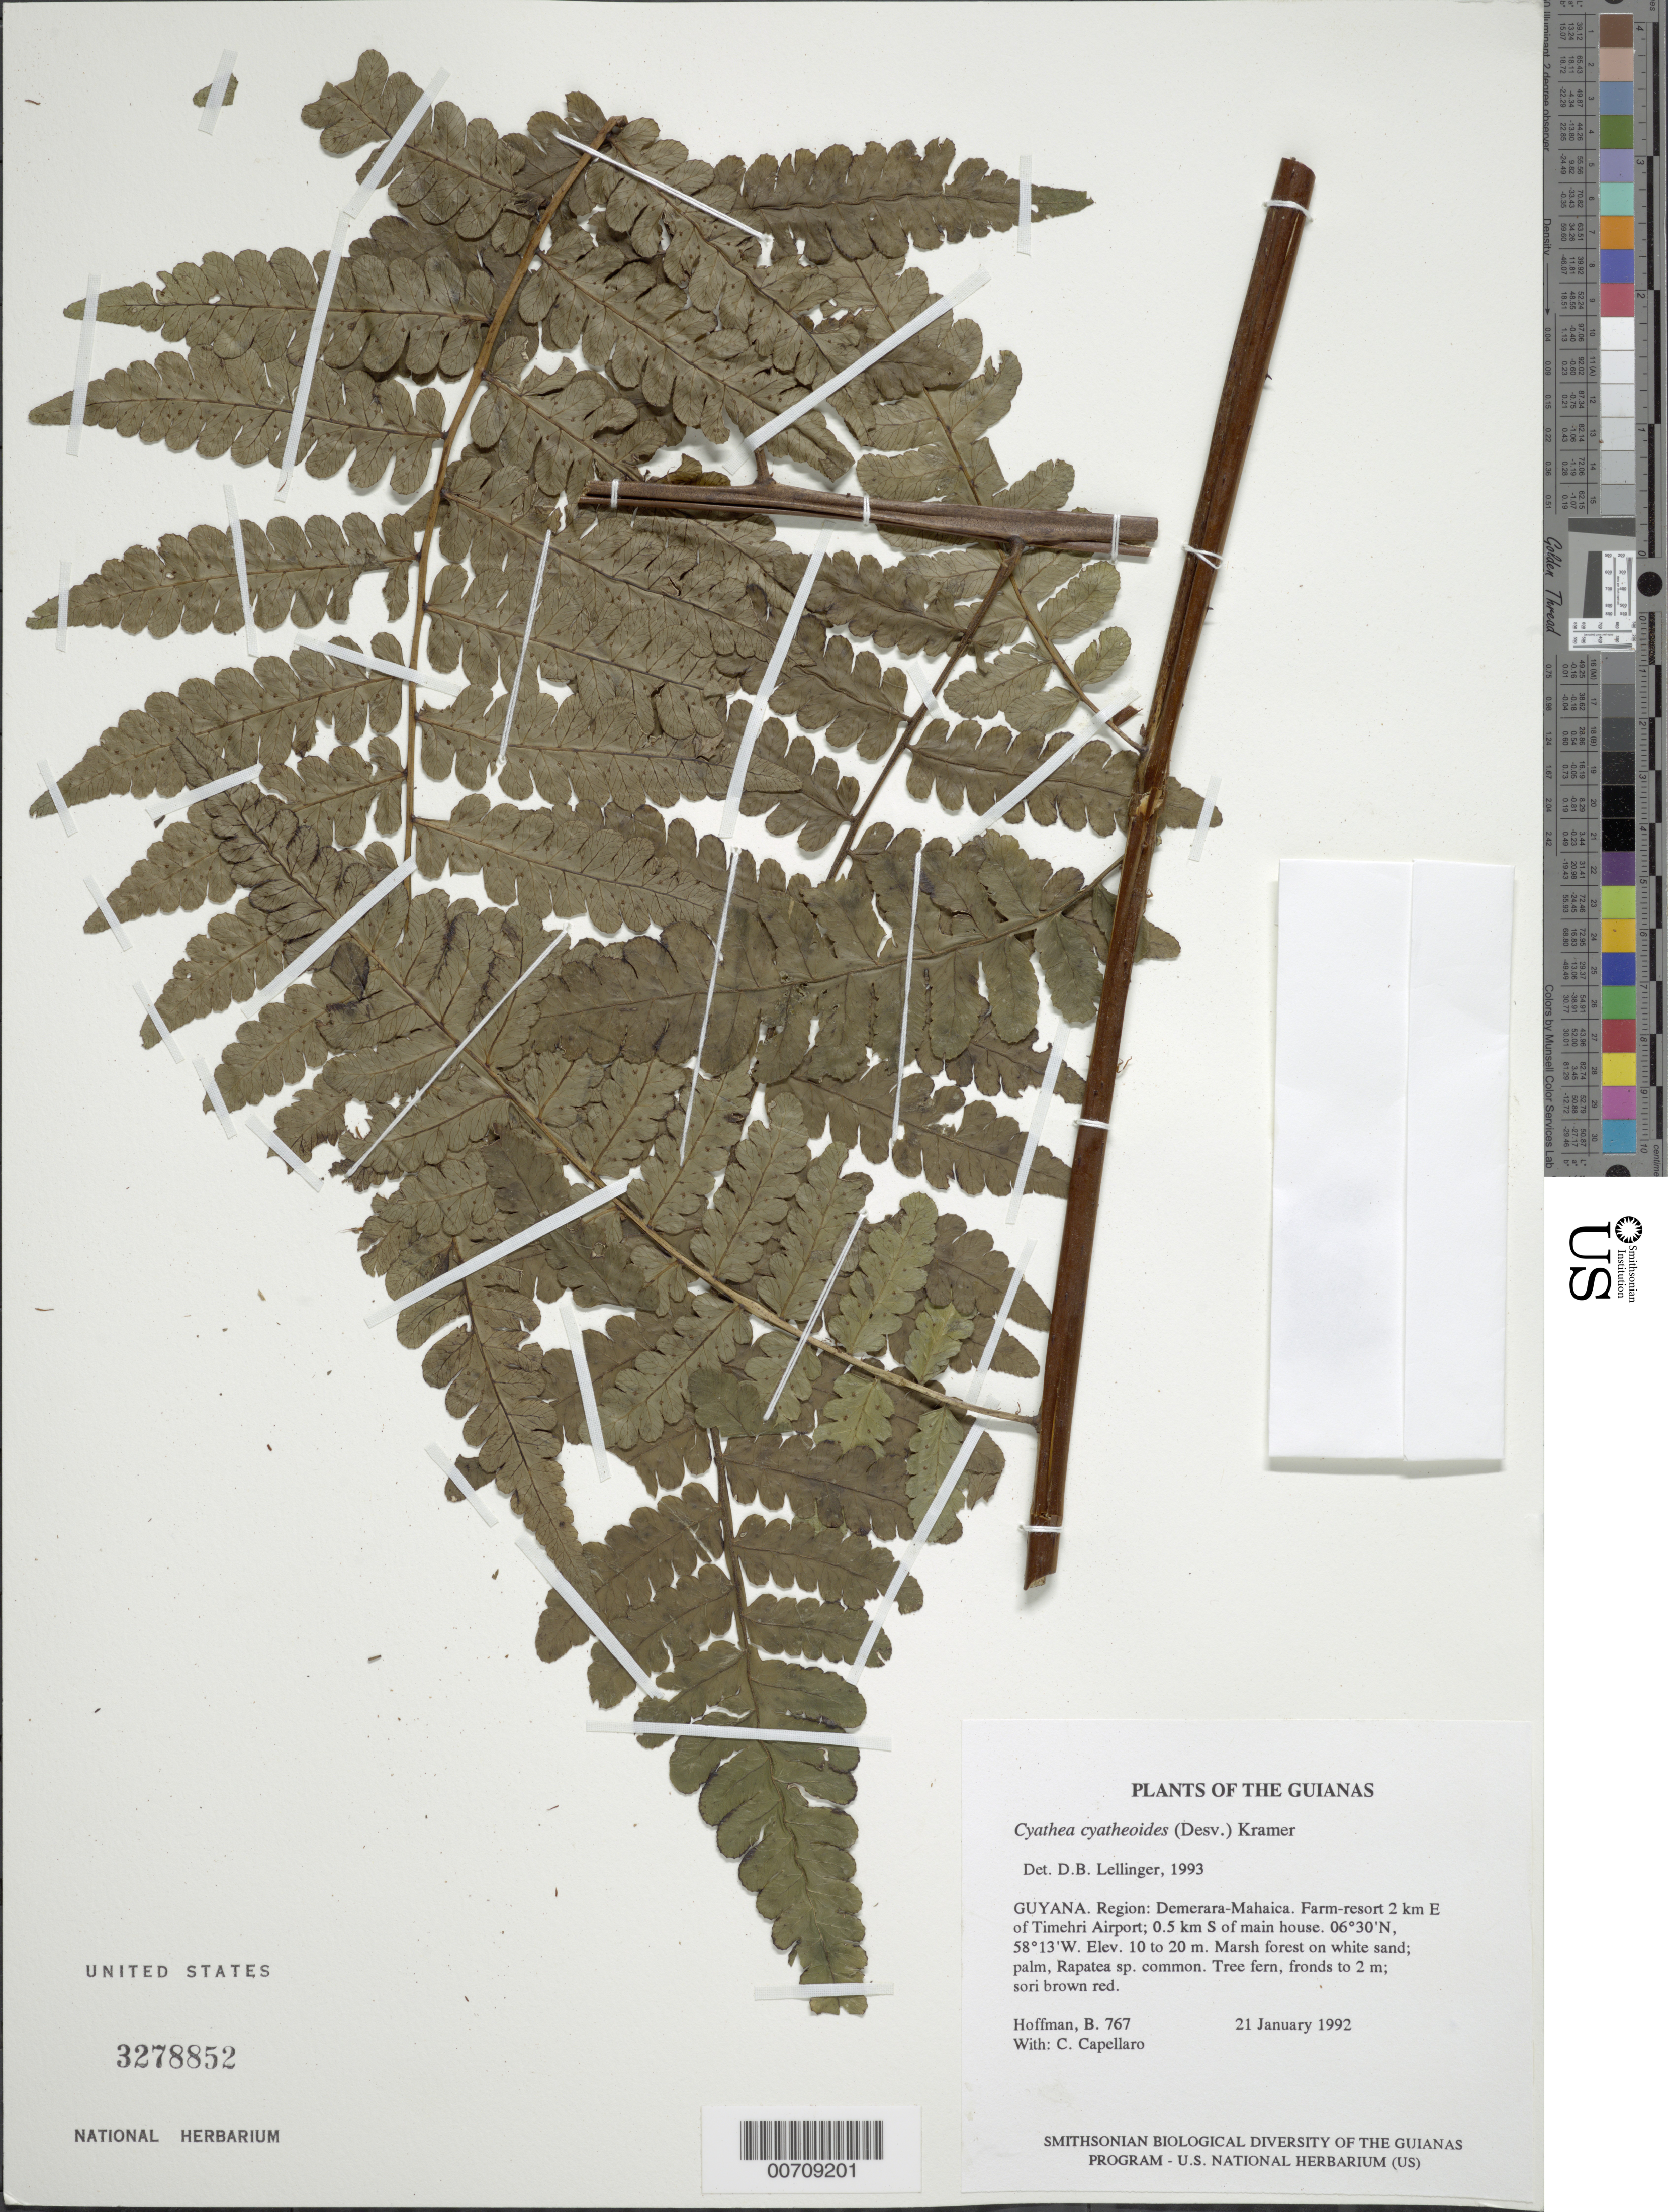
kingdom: Plantae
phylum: Tracheophyta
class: Polypodiopsida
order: Cyatheales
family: Cyatheaceae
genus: Cyathea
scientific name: Cyathea cyatheoides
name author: (Desv.) K.U. Kramer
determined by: Lellinger, David B., (BOT), Smithsonian Institution - National Museum of Natural History (UNITED STATES)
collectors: B. Hoffman & C. Capellaro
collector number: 767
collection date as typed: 21 January 1992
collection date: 1992-01-21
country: Guyana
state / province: Demerara-Mahaica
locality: Farm-resort 2 km E of Timehri Airport; 0.5 km S of main house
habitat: Marsh forest on white sand; palm, Rapatea sp. common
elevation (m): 10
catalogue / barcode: US 3278852